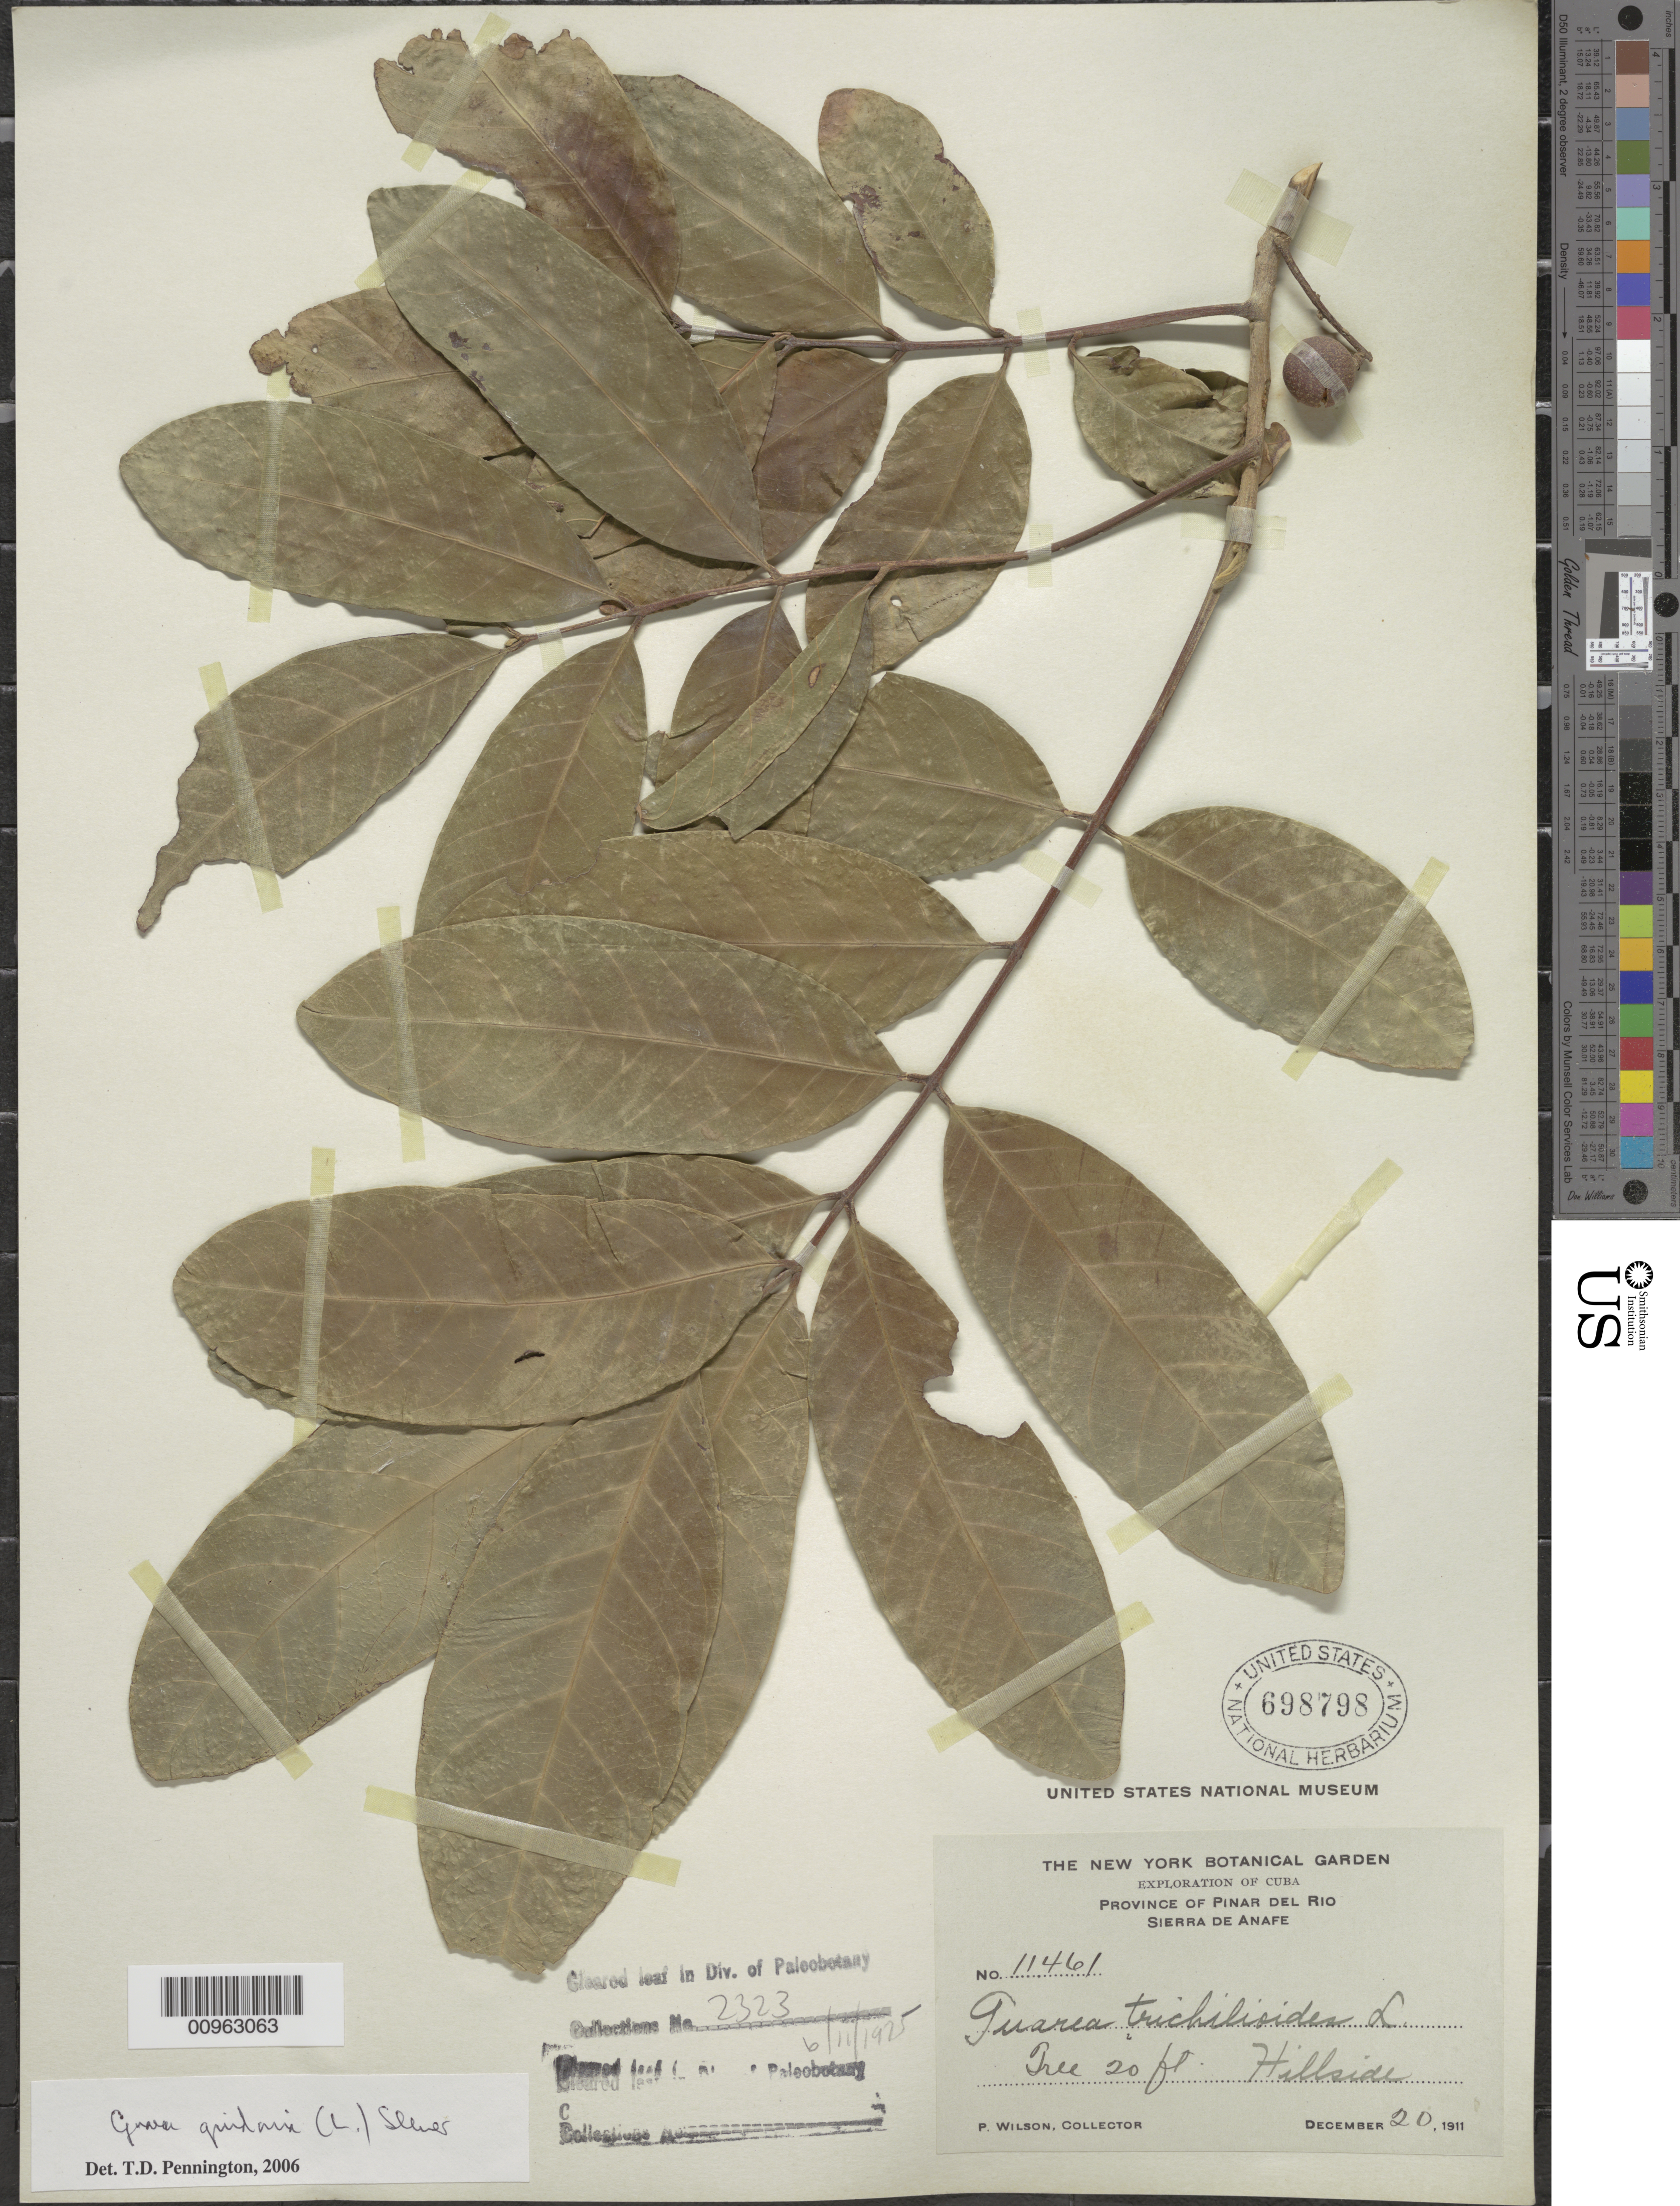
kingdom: Plantae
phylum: Tracheophyta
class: Magnoliopsida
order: Sapindales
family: Meliaceae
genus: Guarea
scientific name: Guarea guidonia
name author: (L.) Sleumer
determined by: Pennington, T. D., (K)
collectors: P. Wilson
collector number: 11461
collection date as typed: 20 Dec 1911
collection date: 1911-12-20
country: Cuba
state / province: Pinar del Rio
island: Cuba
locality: Sierra de Anafe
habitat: Hillside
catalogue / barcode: US 698798